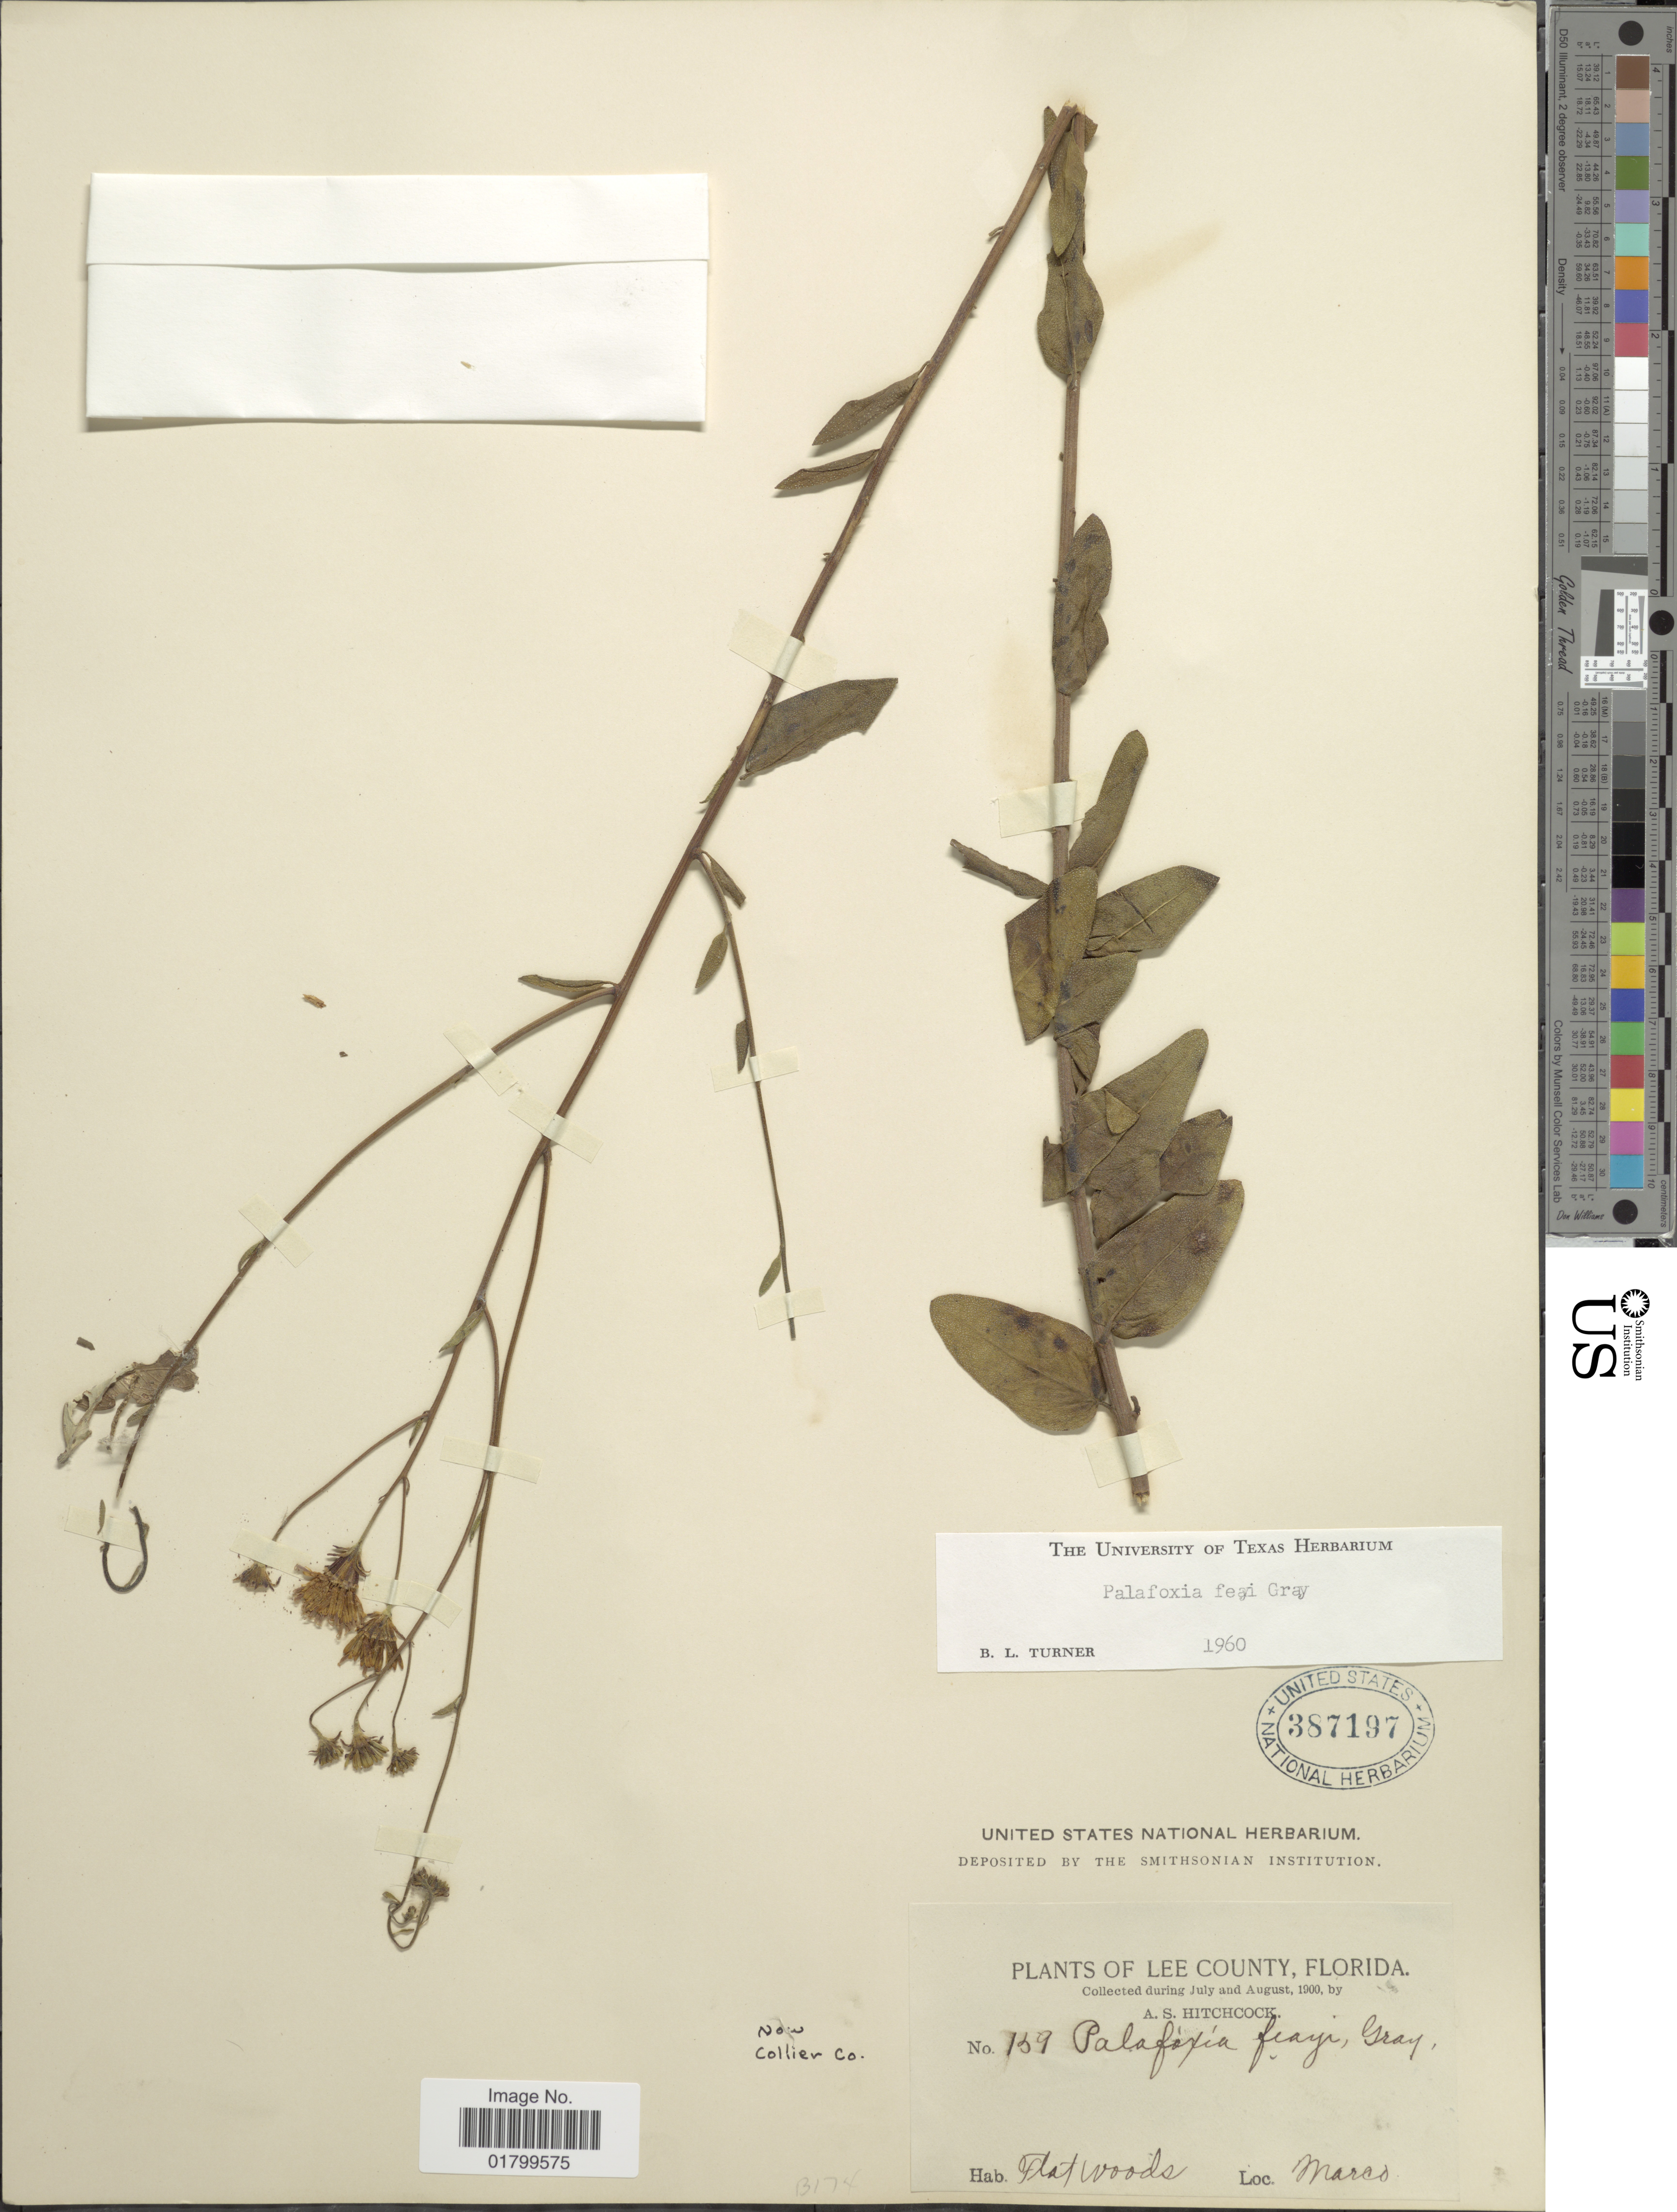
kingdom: Plantae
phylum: Tracheophyta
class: Magnoliopsida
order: Asterales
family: Asteraceae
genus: Palafoxia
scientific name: Palafoxia feayi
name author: A. Gray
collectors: A. S. Hitchcock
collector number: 139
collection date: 1900-07/1900-08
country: United States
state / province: Florida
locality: Lee County, Florida, Marco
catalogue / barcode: US 387197